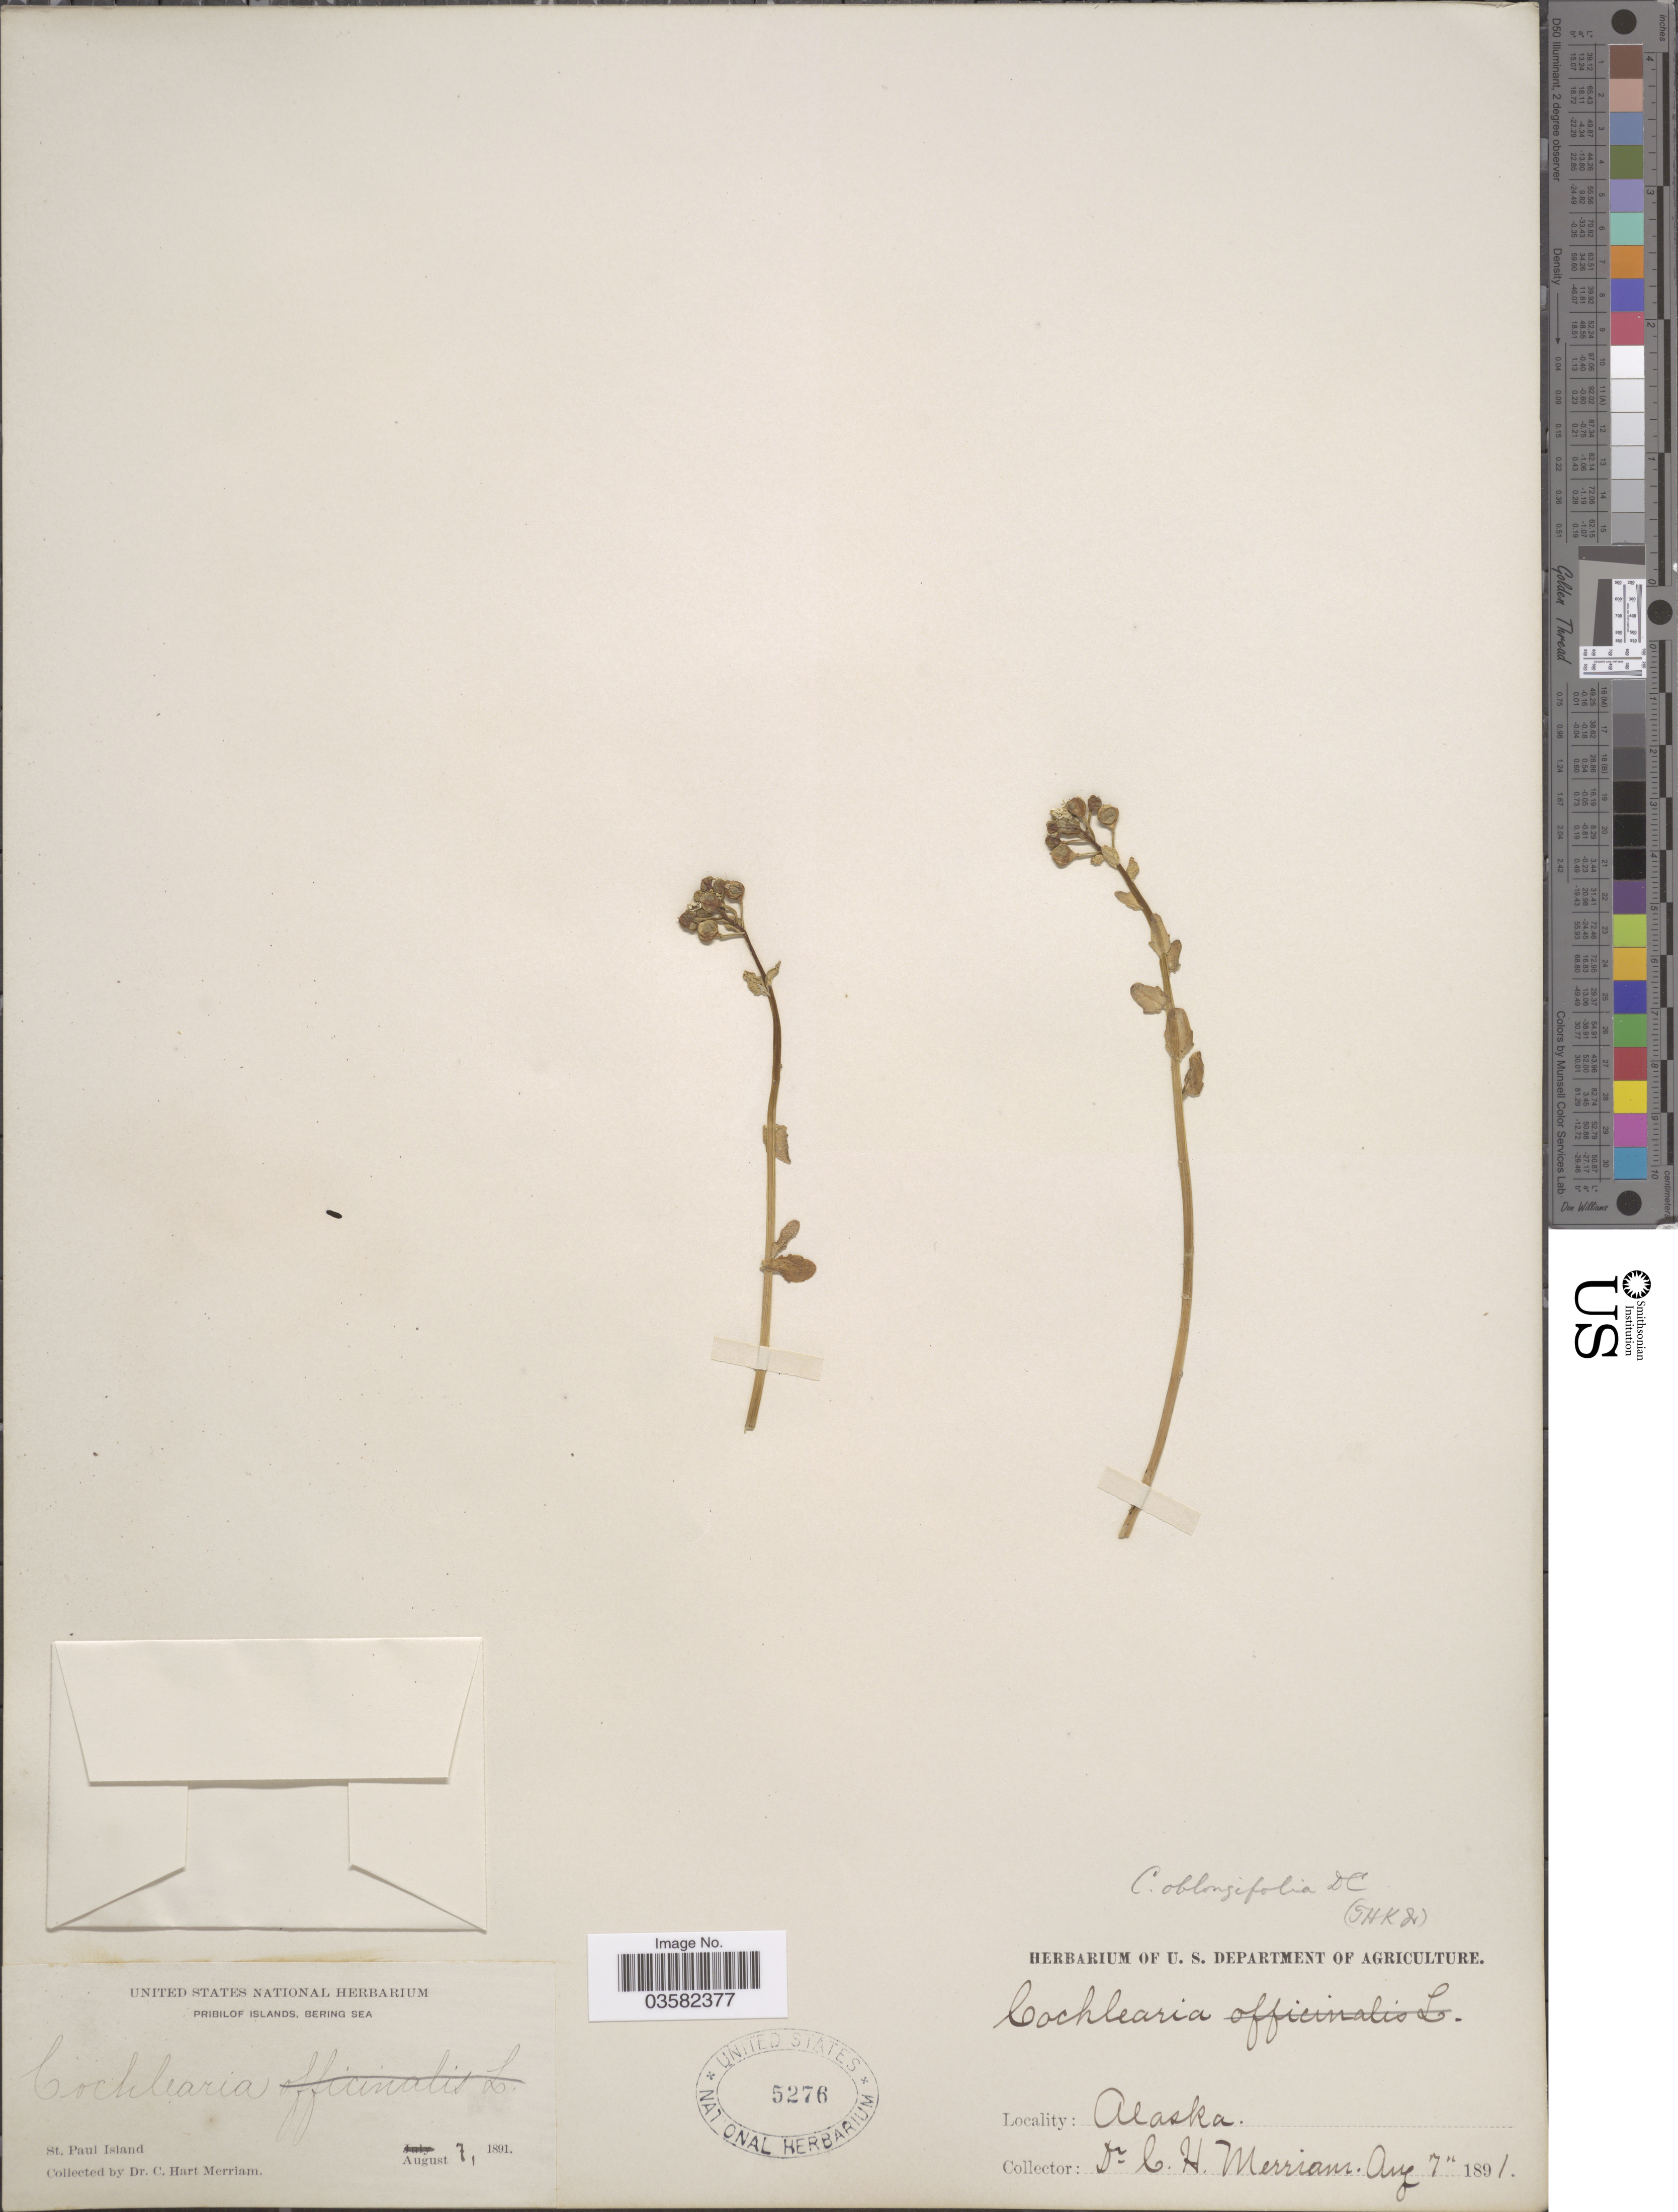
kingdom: Plantae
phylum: Tracheophyta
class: Magnoliopsida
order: Brassicales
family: Brassicaceae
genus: Cochlearia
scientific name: Cochlearia oblongifolia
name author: DC.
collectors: C. Merriam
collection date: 1891-08-07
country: United States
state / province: Alaska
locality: Pribilof Islands, Bering Sea. St. Paul Island.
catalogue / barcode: US 5276